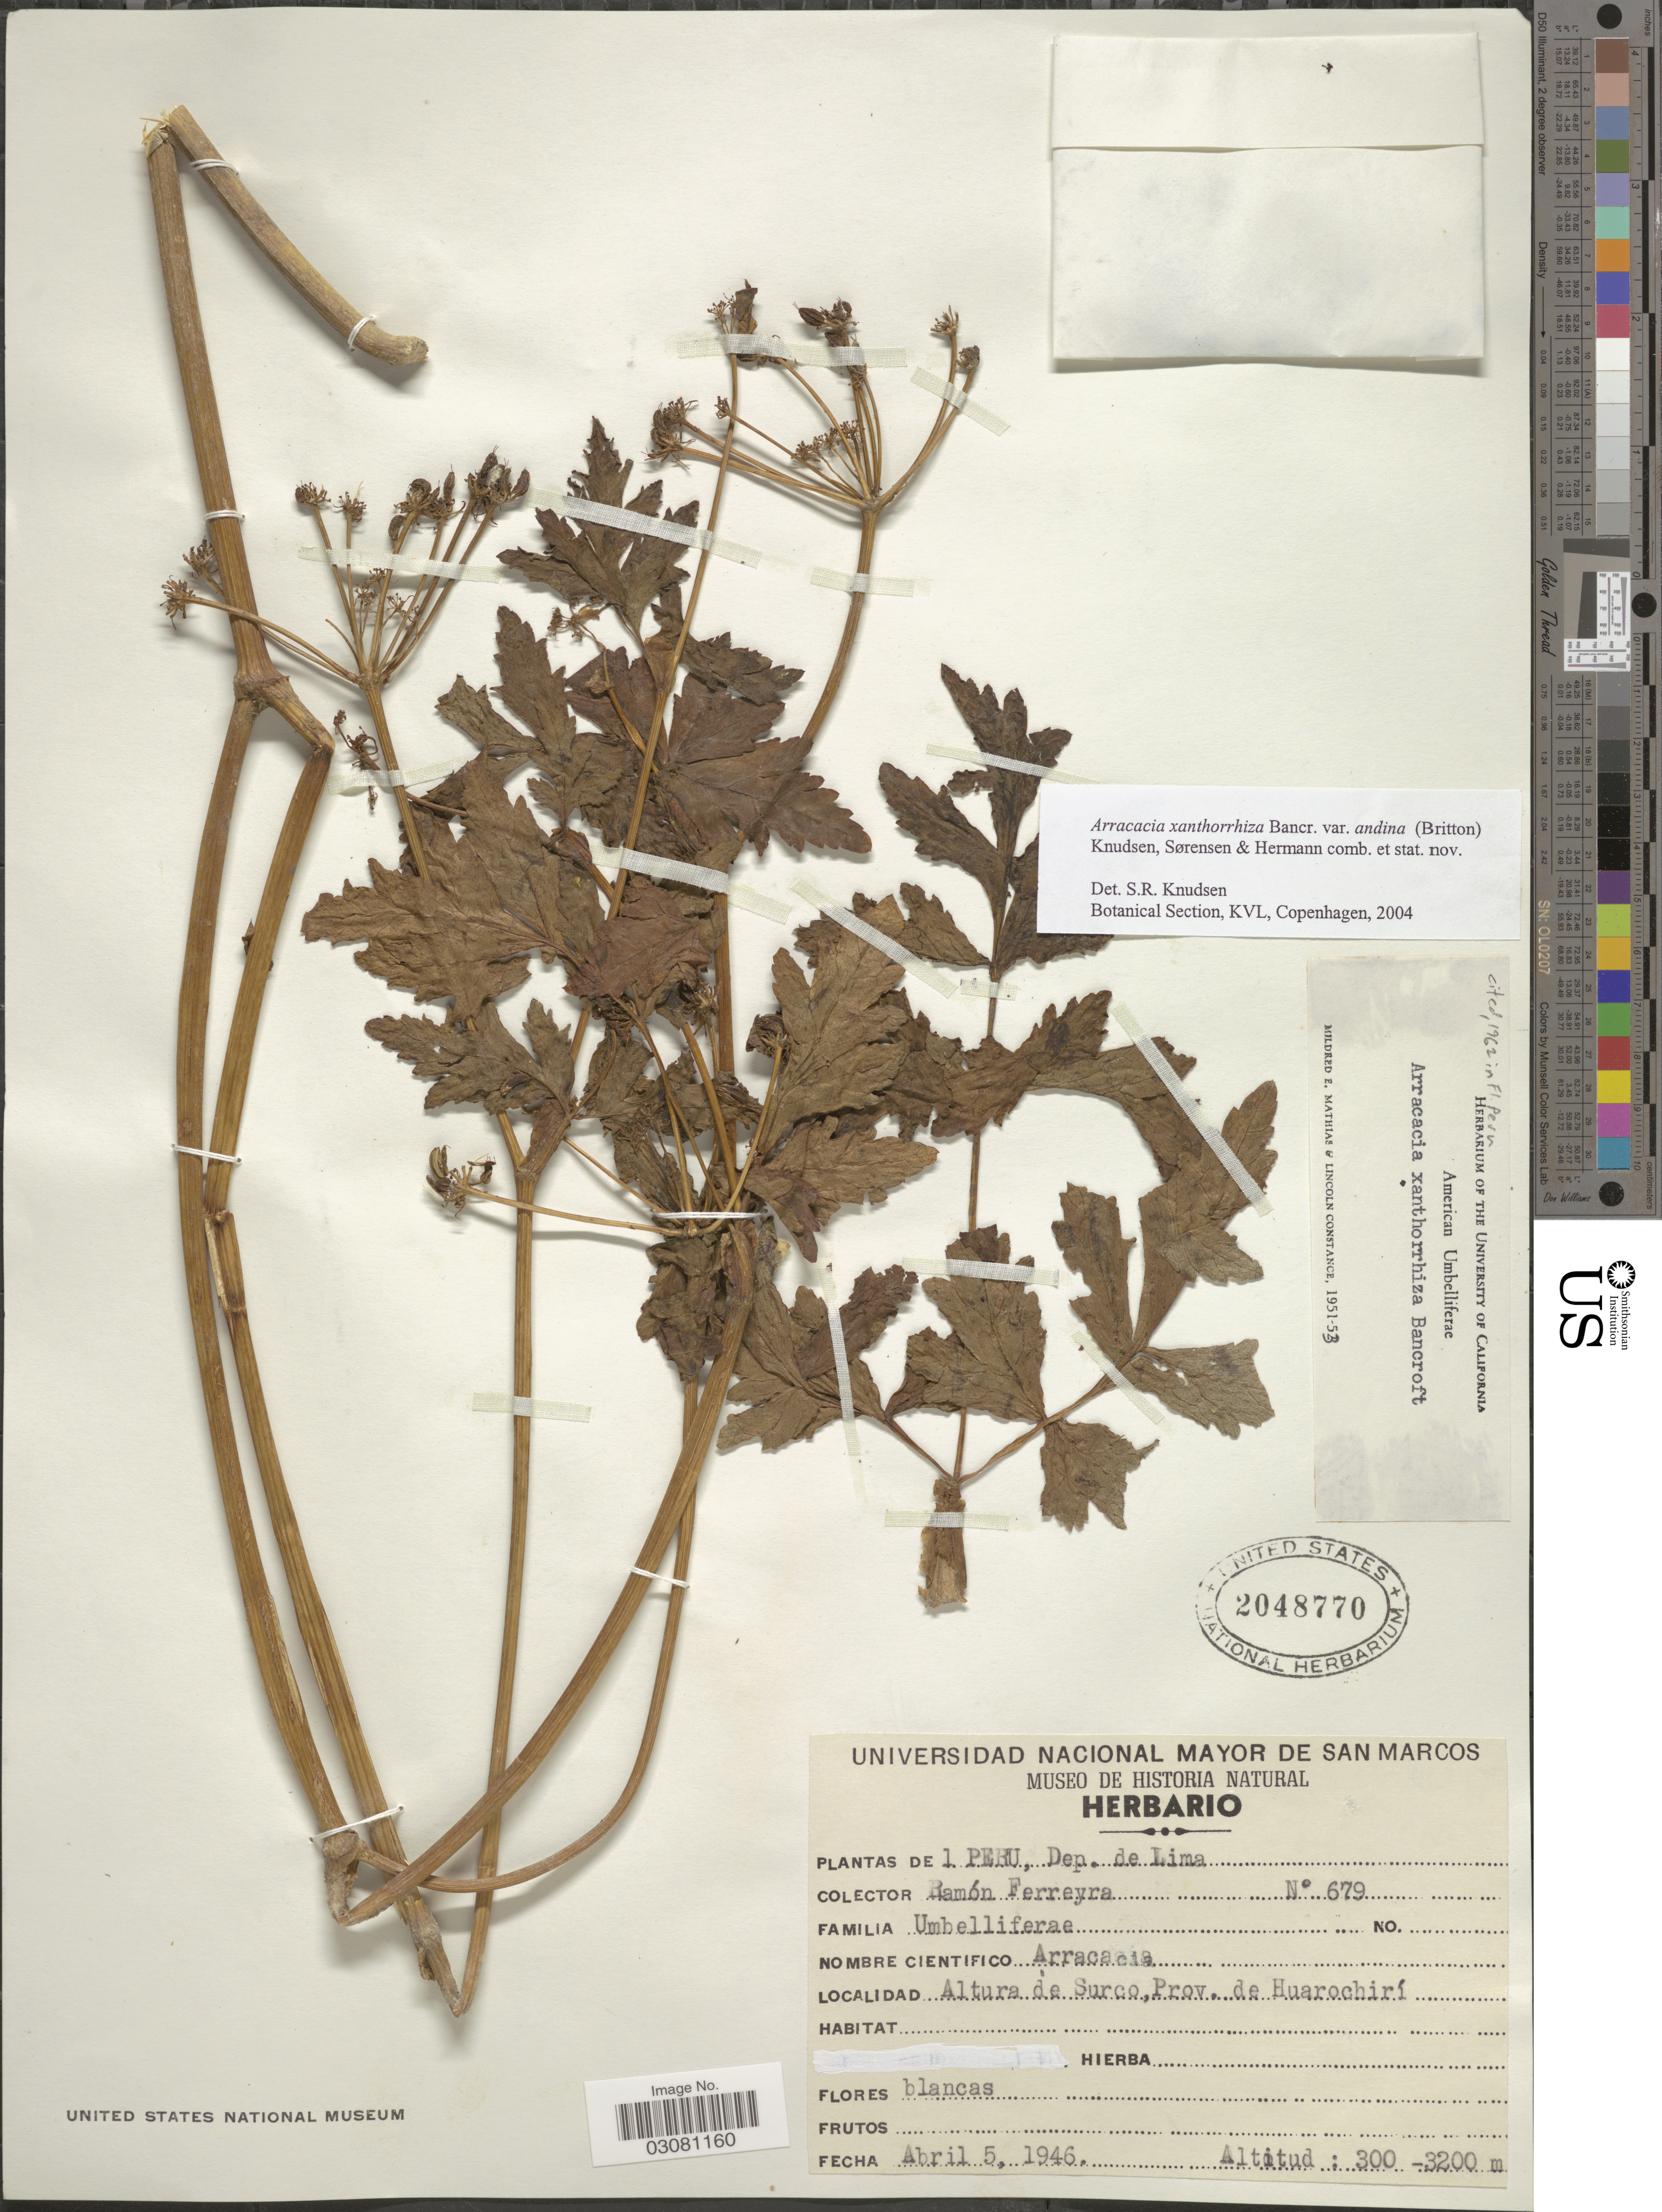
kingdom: Plantae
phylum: Tracheophyta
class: Magnoliopsida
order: Apiales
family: Apiaceae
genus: Arracacia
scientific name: Arracacia xanthorrhiza var. andina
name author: (Britton) S. Knudsen et al.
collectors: R. A. Ferreyra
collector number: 679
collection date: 1946-04-05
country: Peru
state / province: Lima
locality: Dep. de Lima. Altura de Surco, Prov. de Huarochirí.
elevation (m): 300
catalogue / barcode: US 2048770